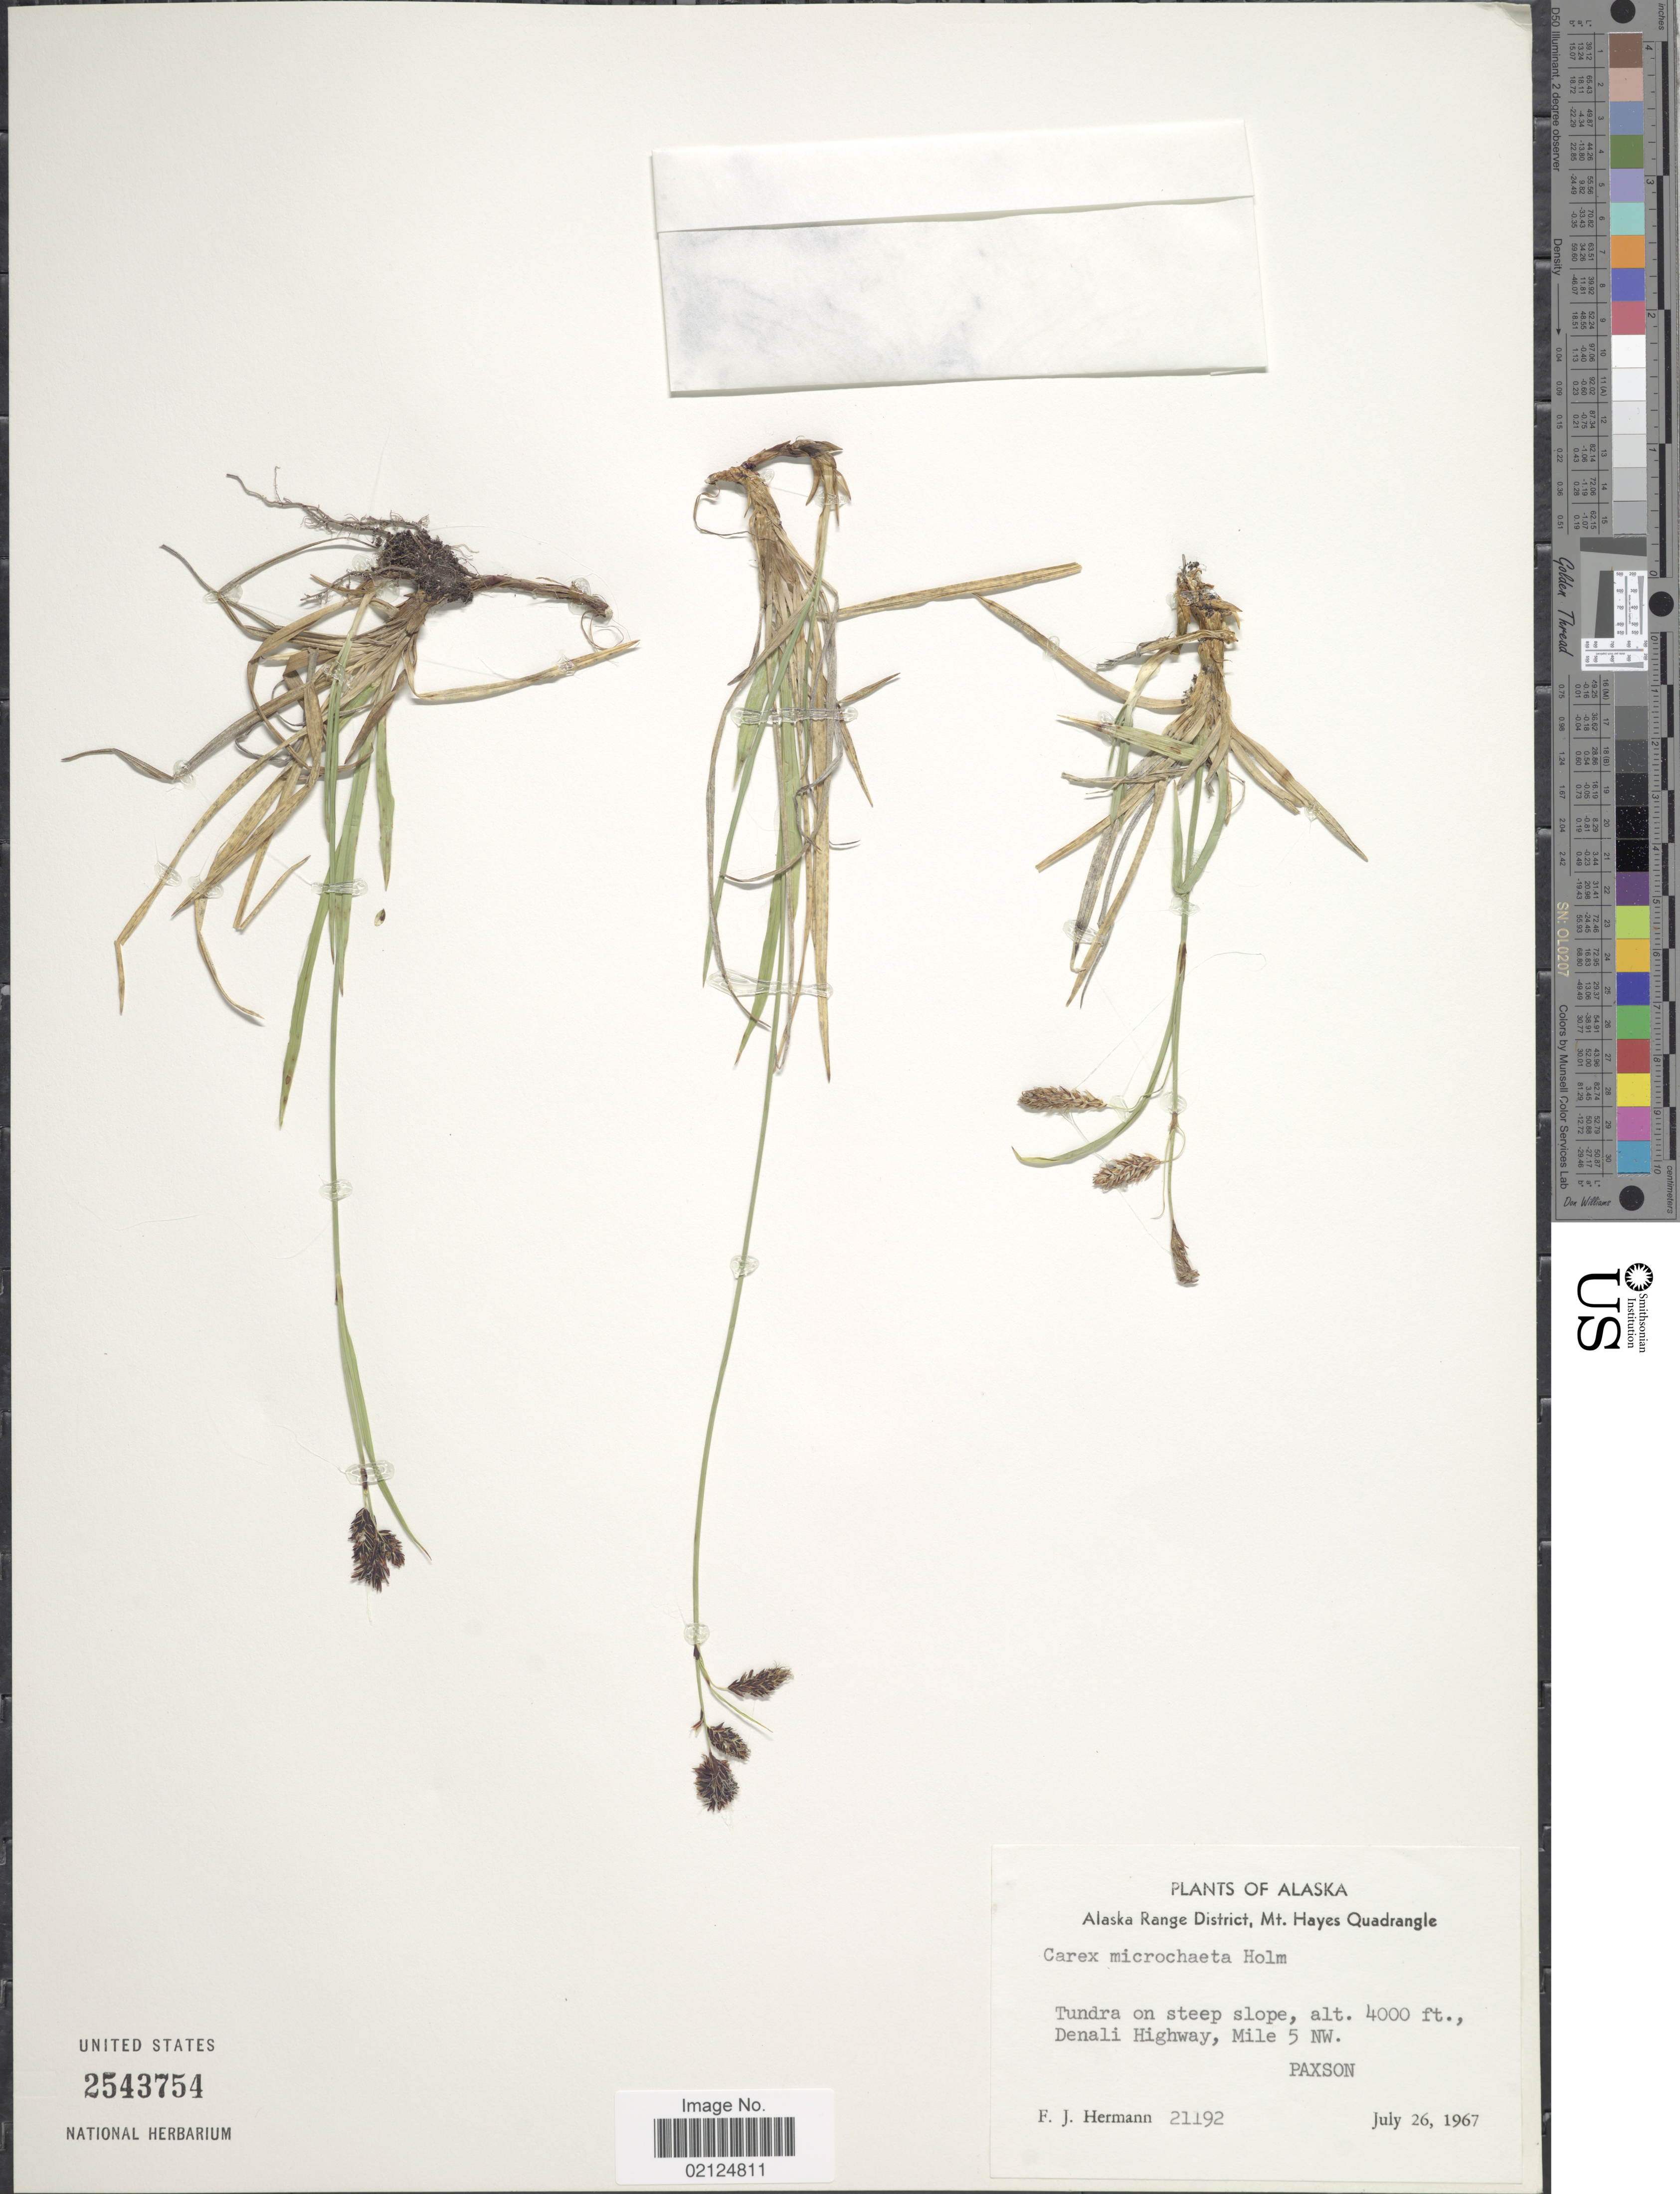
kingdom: Plantae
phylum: Tracheophyta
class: Liliopsida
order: Poales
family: Cyperaceae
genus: Carex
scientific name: Carex microchaeta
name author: Holm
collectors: F. J. Hermann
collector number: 21192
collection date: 1967-07-26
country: United States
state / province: Alaska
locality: Alaska Range District, Mt. Hayes Quadrangle. Denali Highway, Mile 5 NW Paxson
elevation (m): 1219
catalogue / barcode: US 2543754